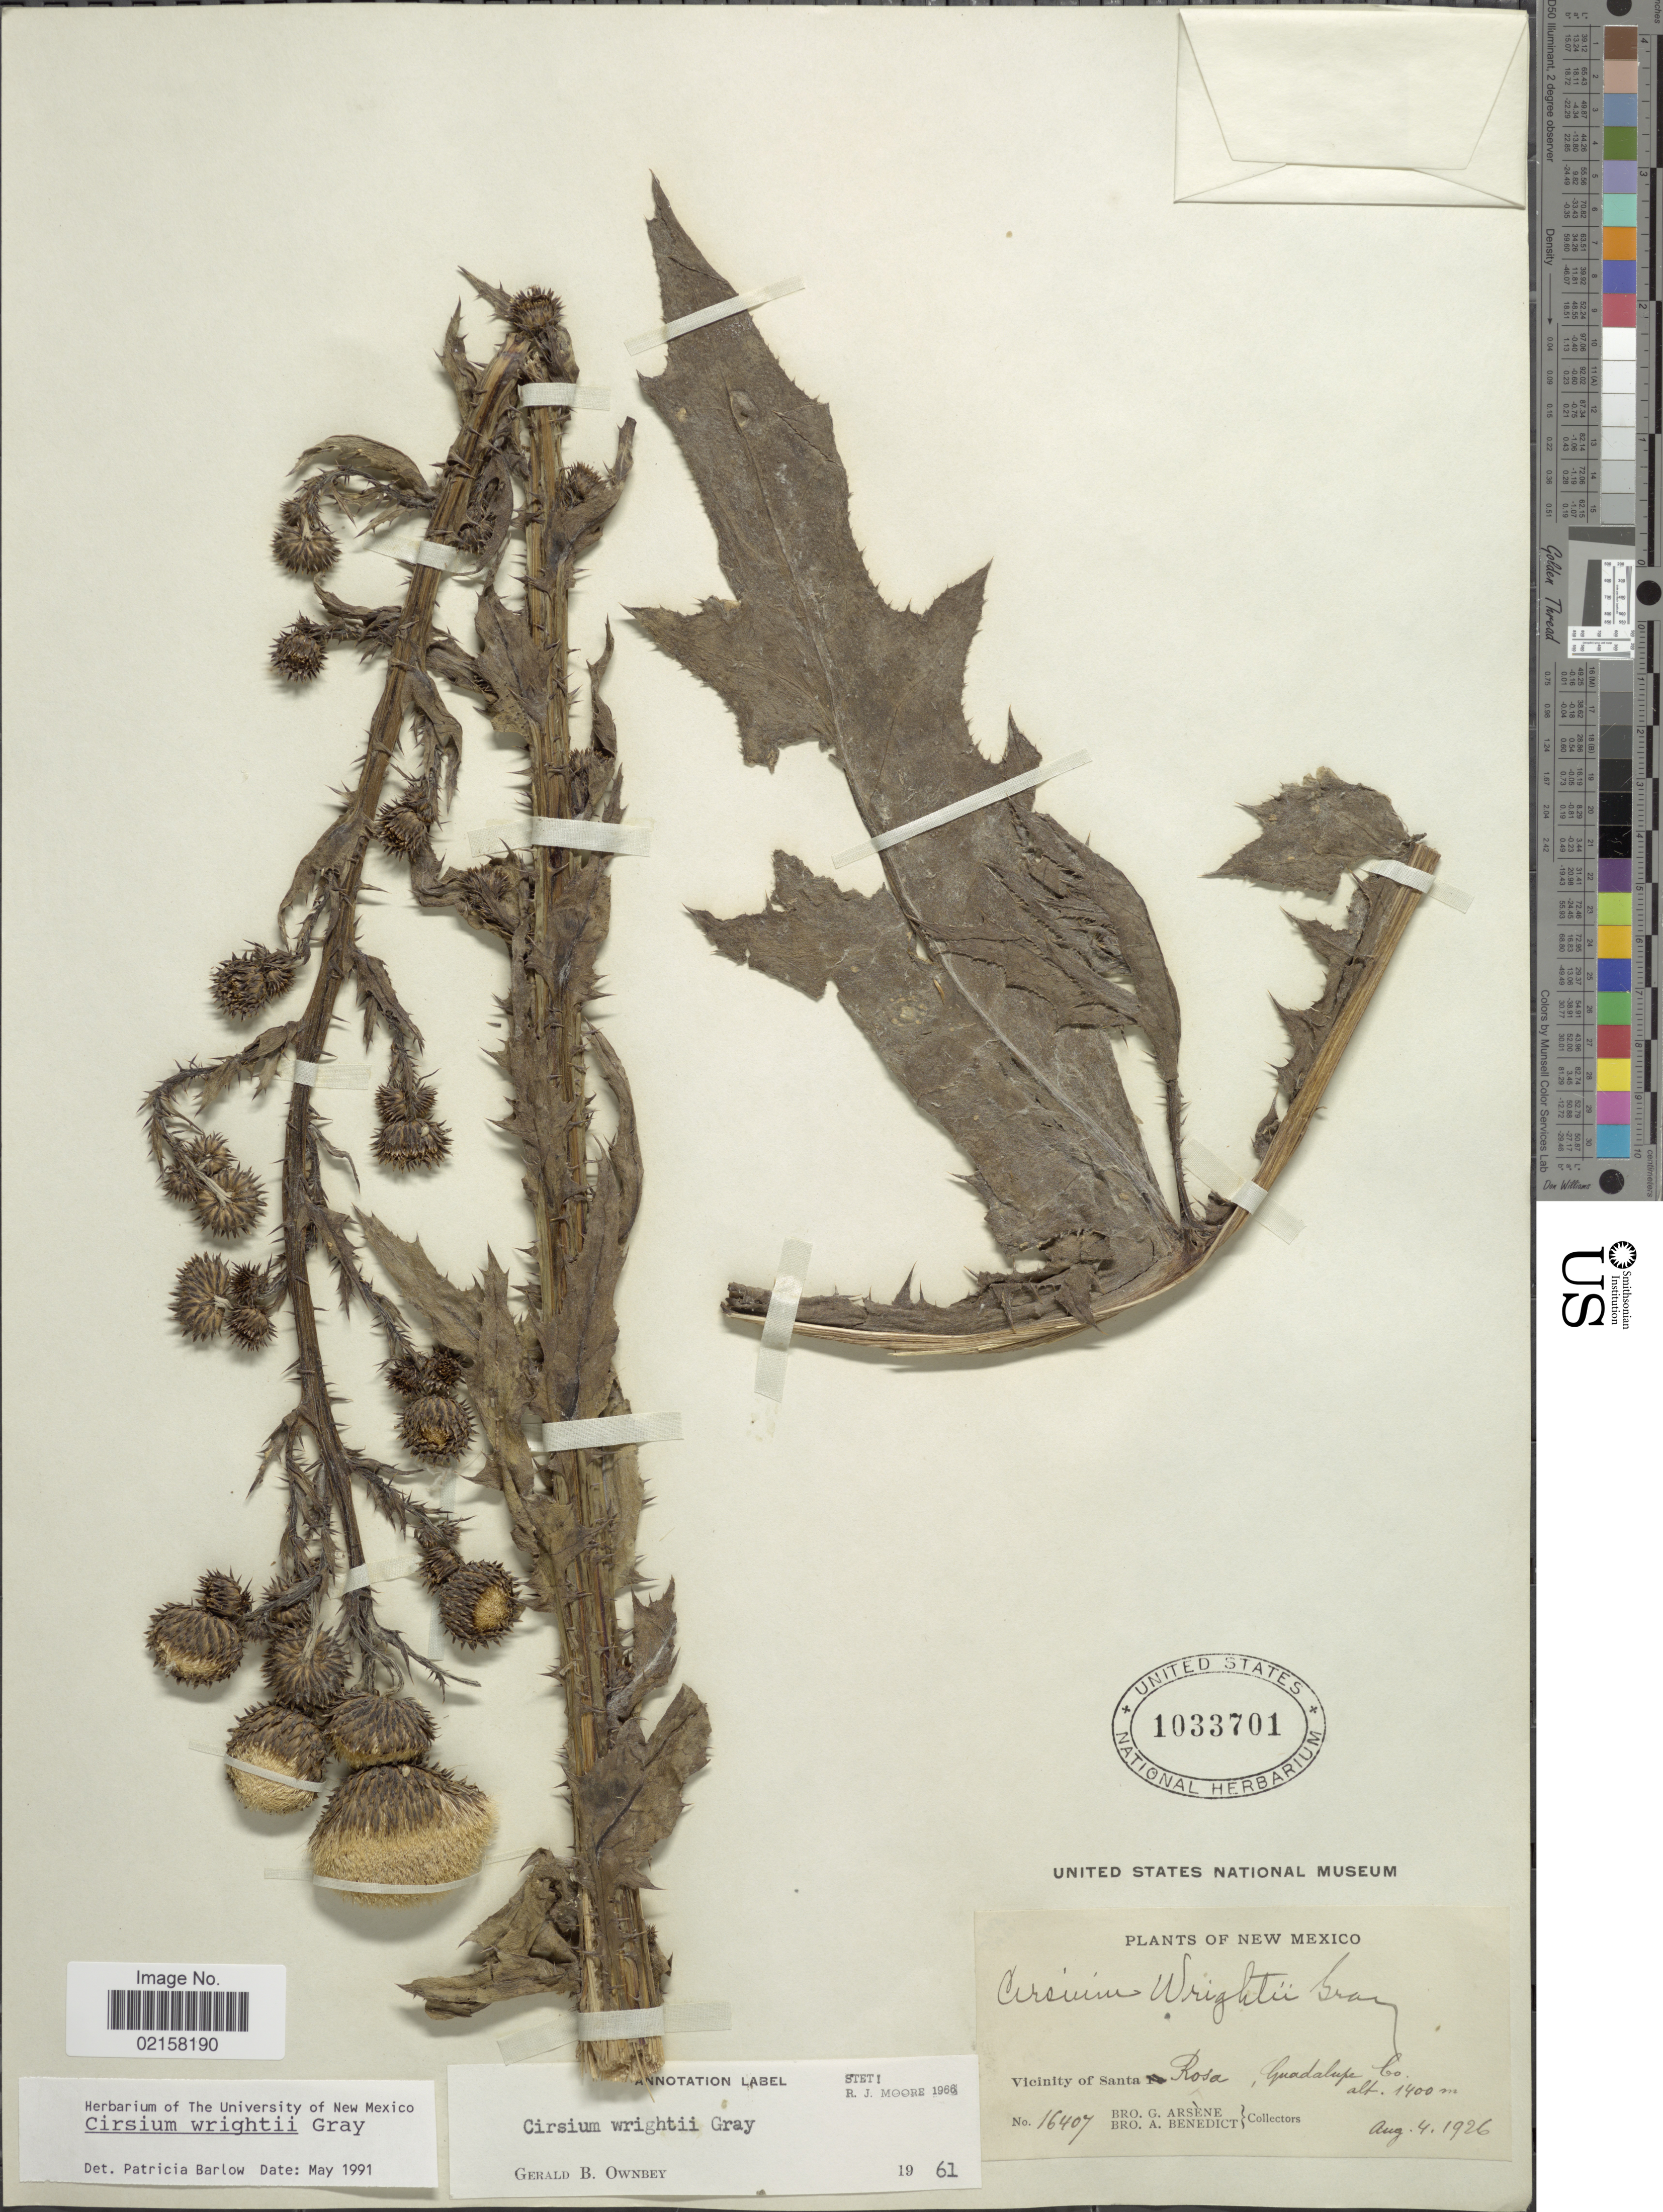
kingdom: Plantae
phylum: Tracheophyta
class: Magnoliopsida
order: Asterales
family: Asteraceae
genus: Cirsium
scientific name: Cirsium wrightii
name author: A. Gray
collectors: Bro. G. Arsène & Bro. Benedict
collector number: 16407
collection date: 1926-08-04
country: United States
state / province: New Mexico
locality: Vicinity of Santa Rosa, Guadalupe Co.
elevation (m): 1400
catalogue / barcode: US 1033701